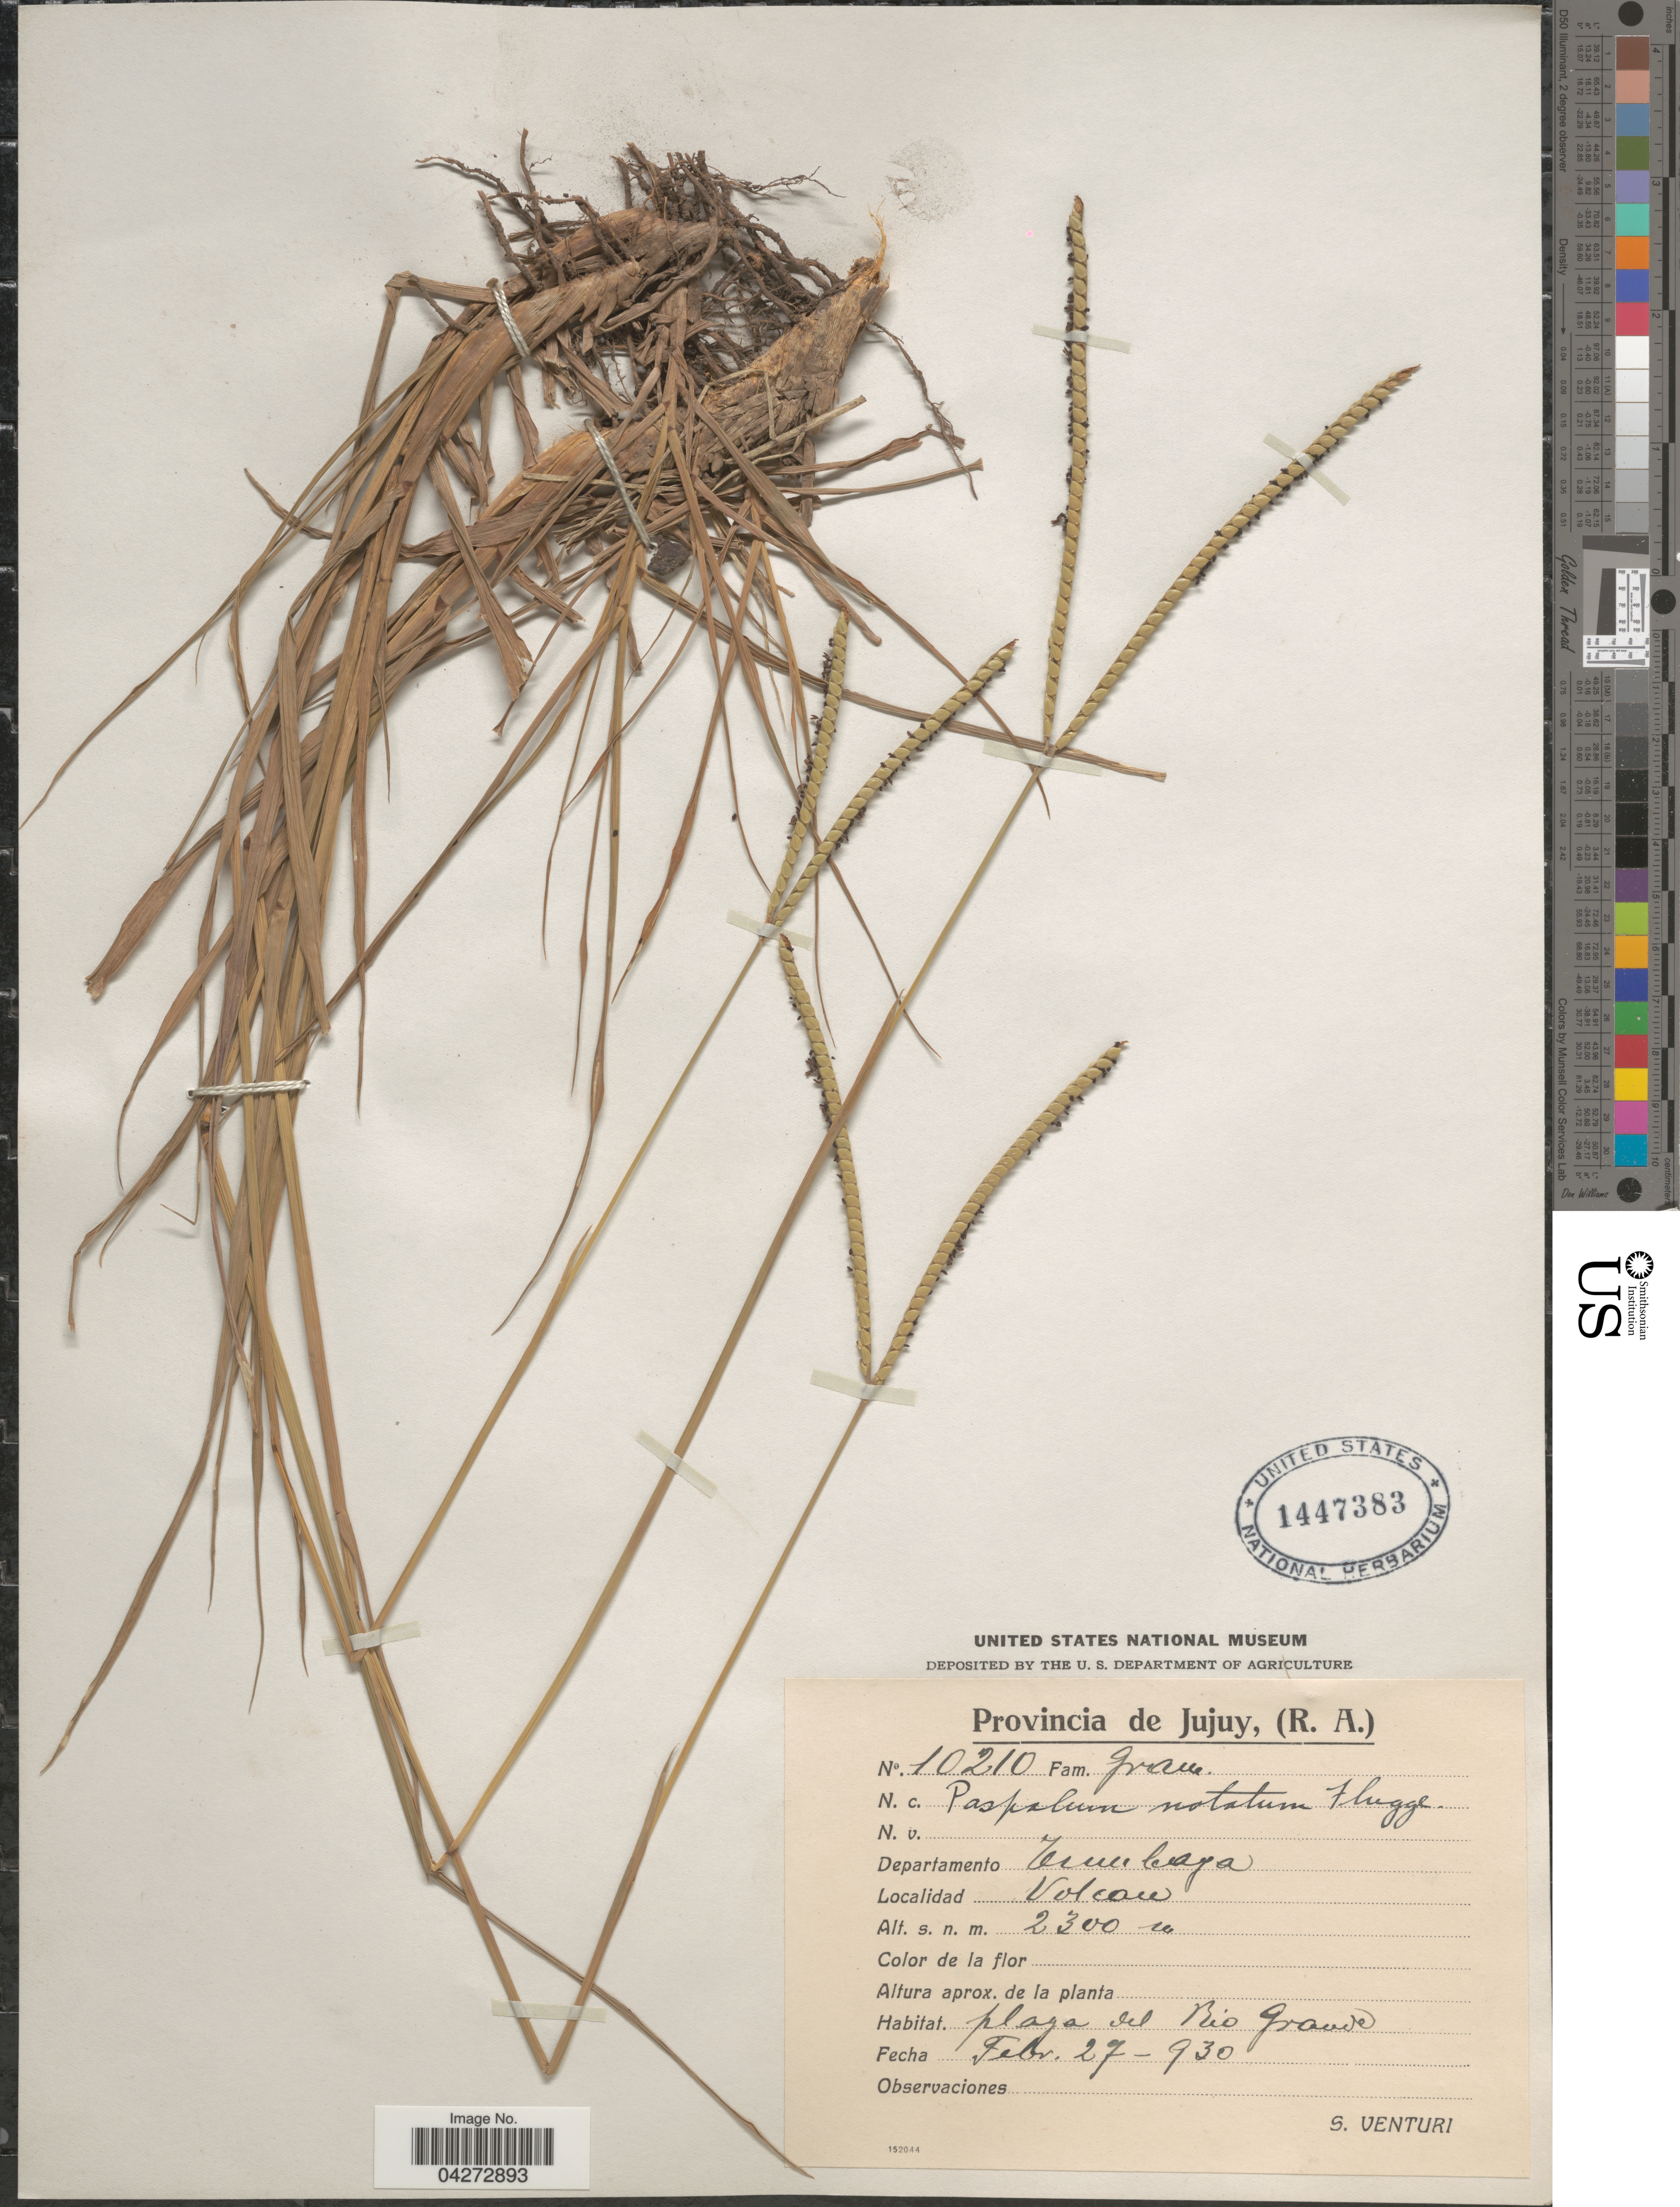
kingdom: Plantae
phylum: Tracheophyta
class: Liliopsida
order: Poales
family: Poaceae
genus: Paspalum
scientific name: Paspalum notatum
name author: Flüggé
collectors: S. Venturi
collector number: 10210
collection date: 1930-02-27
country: Argentina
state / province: Jujuy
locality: Departamento Tumbaya. Volcan. Playa del Rio Grande.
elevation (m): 2300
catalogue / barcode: US 1447383